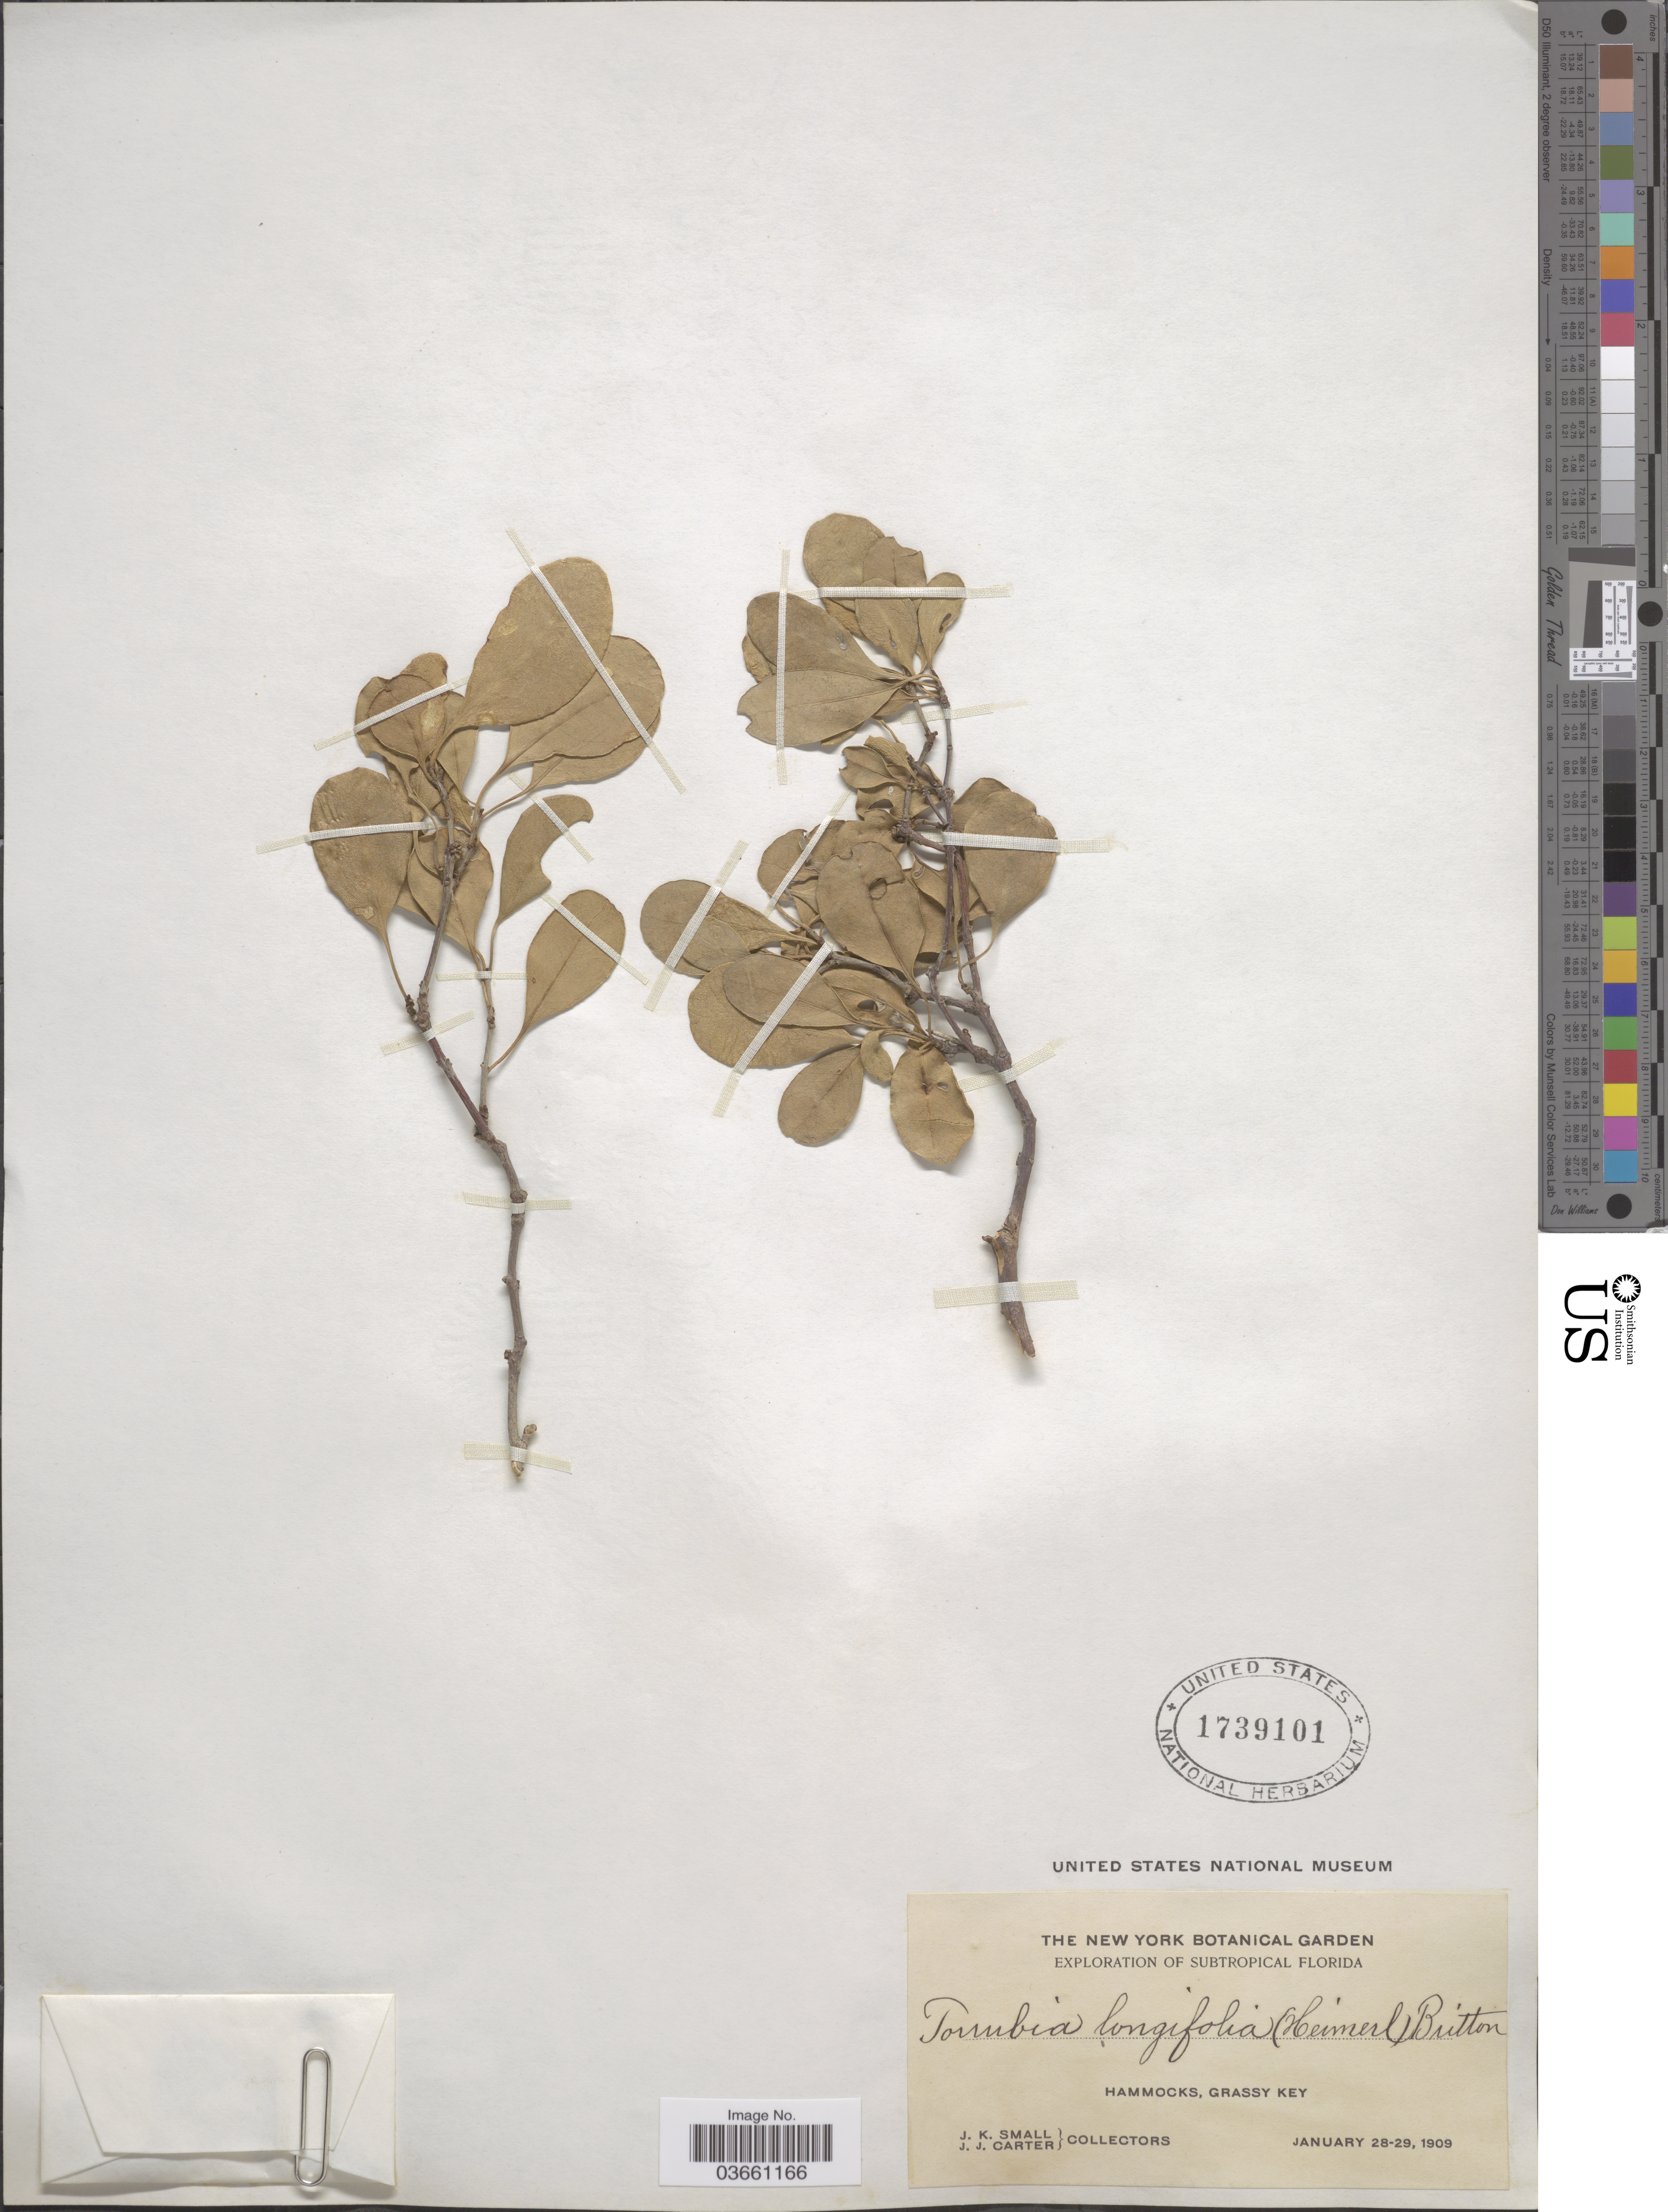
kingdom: Plantae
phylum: Tracheophyta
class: Magnoliopsida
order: Caryophyllales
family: Nyctaginaceae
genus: Guapira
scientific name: Guapira discolor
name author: (Spreng.) Little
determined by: Strong, Mark T., (BOT), Smithsonian Institution - National Museum of Natural History (UNITED STATES)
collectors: J. K. Small & J. Carter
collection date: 1909-01-28/1909-01-29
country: United States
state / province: Florida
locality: Subtropical Florida. Hammocks, Grassy Key.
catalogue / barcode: US 1739101